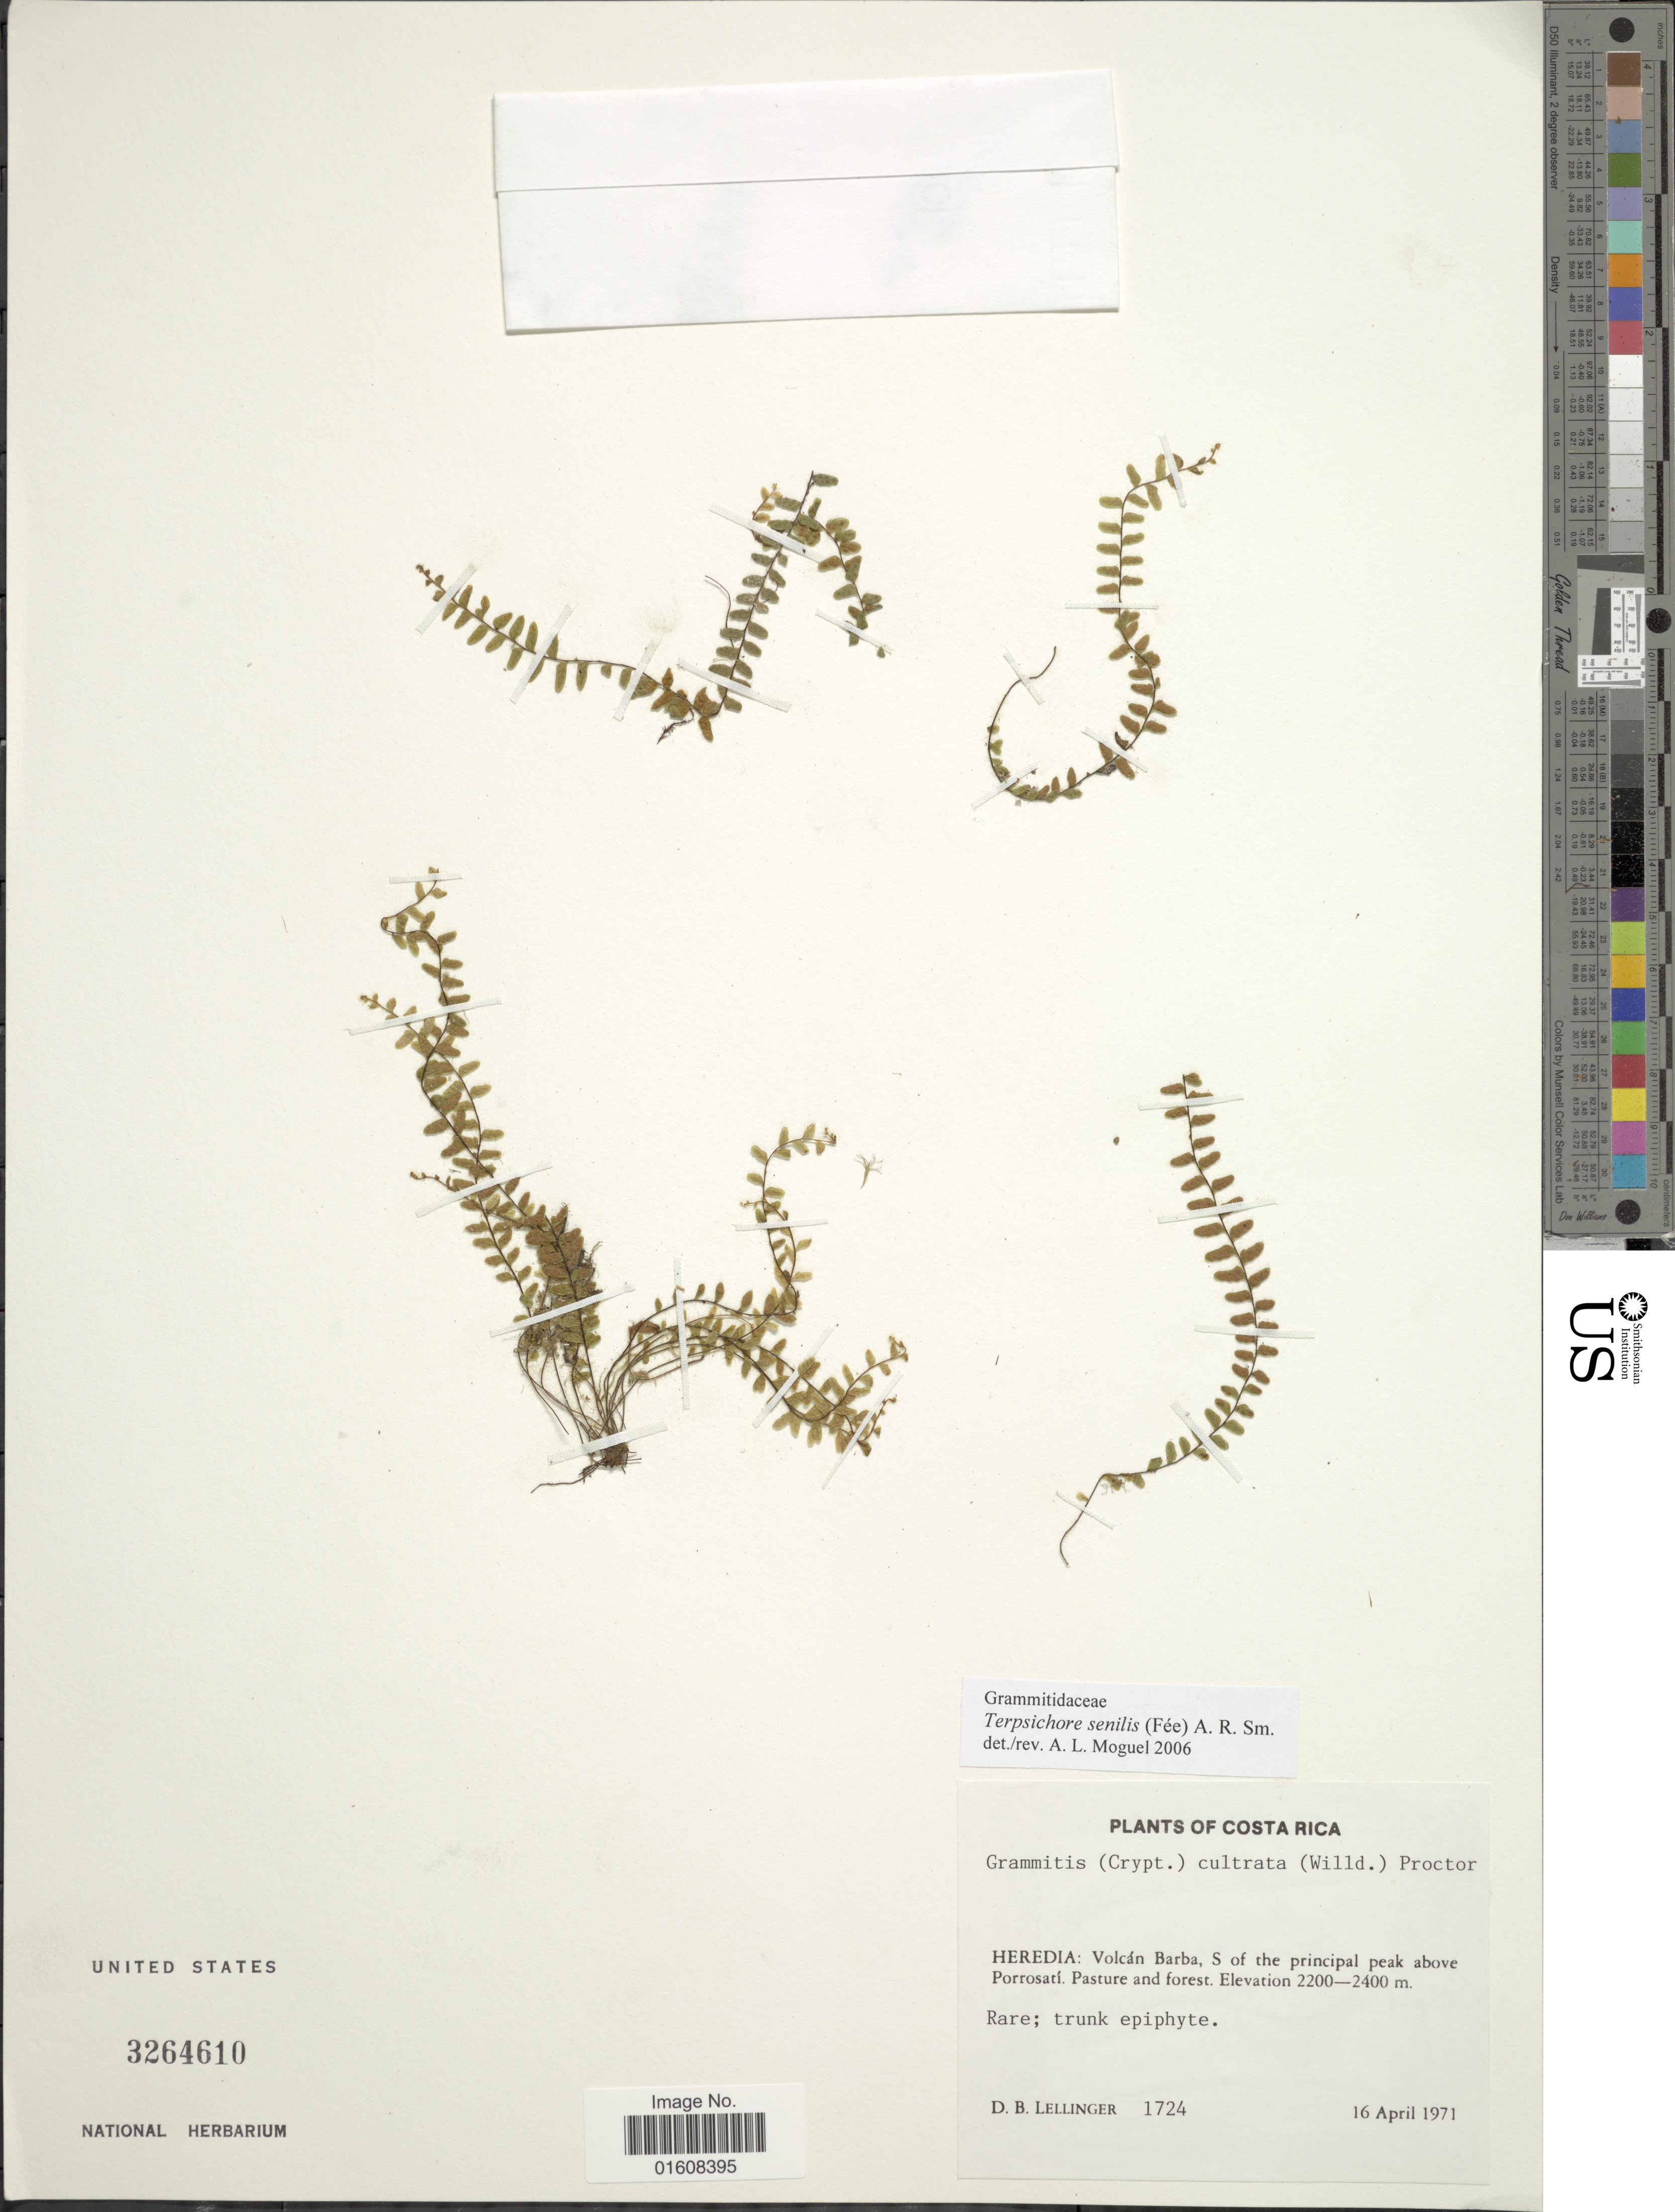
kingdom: Plantae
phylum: Tracheophyta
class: Polypodiopsida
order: Polypodiales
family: Polypodiaceae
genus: Alansmia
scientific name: Alansmia senilis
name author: (Fée) Moguel & M. Kessler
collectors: D. B. Lellinger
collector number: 1724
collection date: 1971-04-16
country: Costa Rica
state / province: Heredia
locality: Volcán Barba, S of the principal peak above Porrosatí. Pasture and forest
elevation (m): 2200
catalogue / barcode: US 3264610